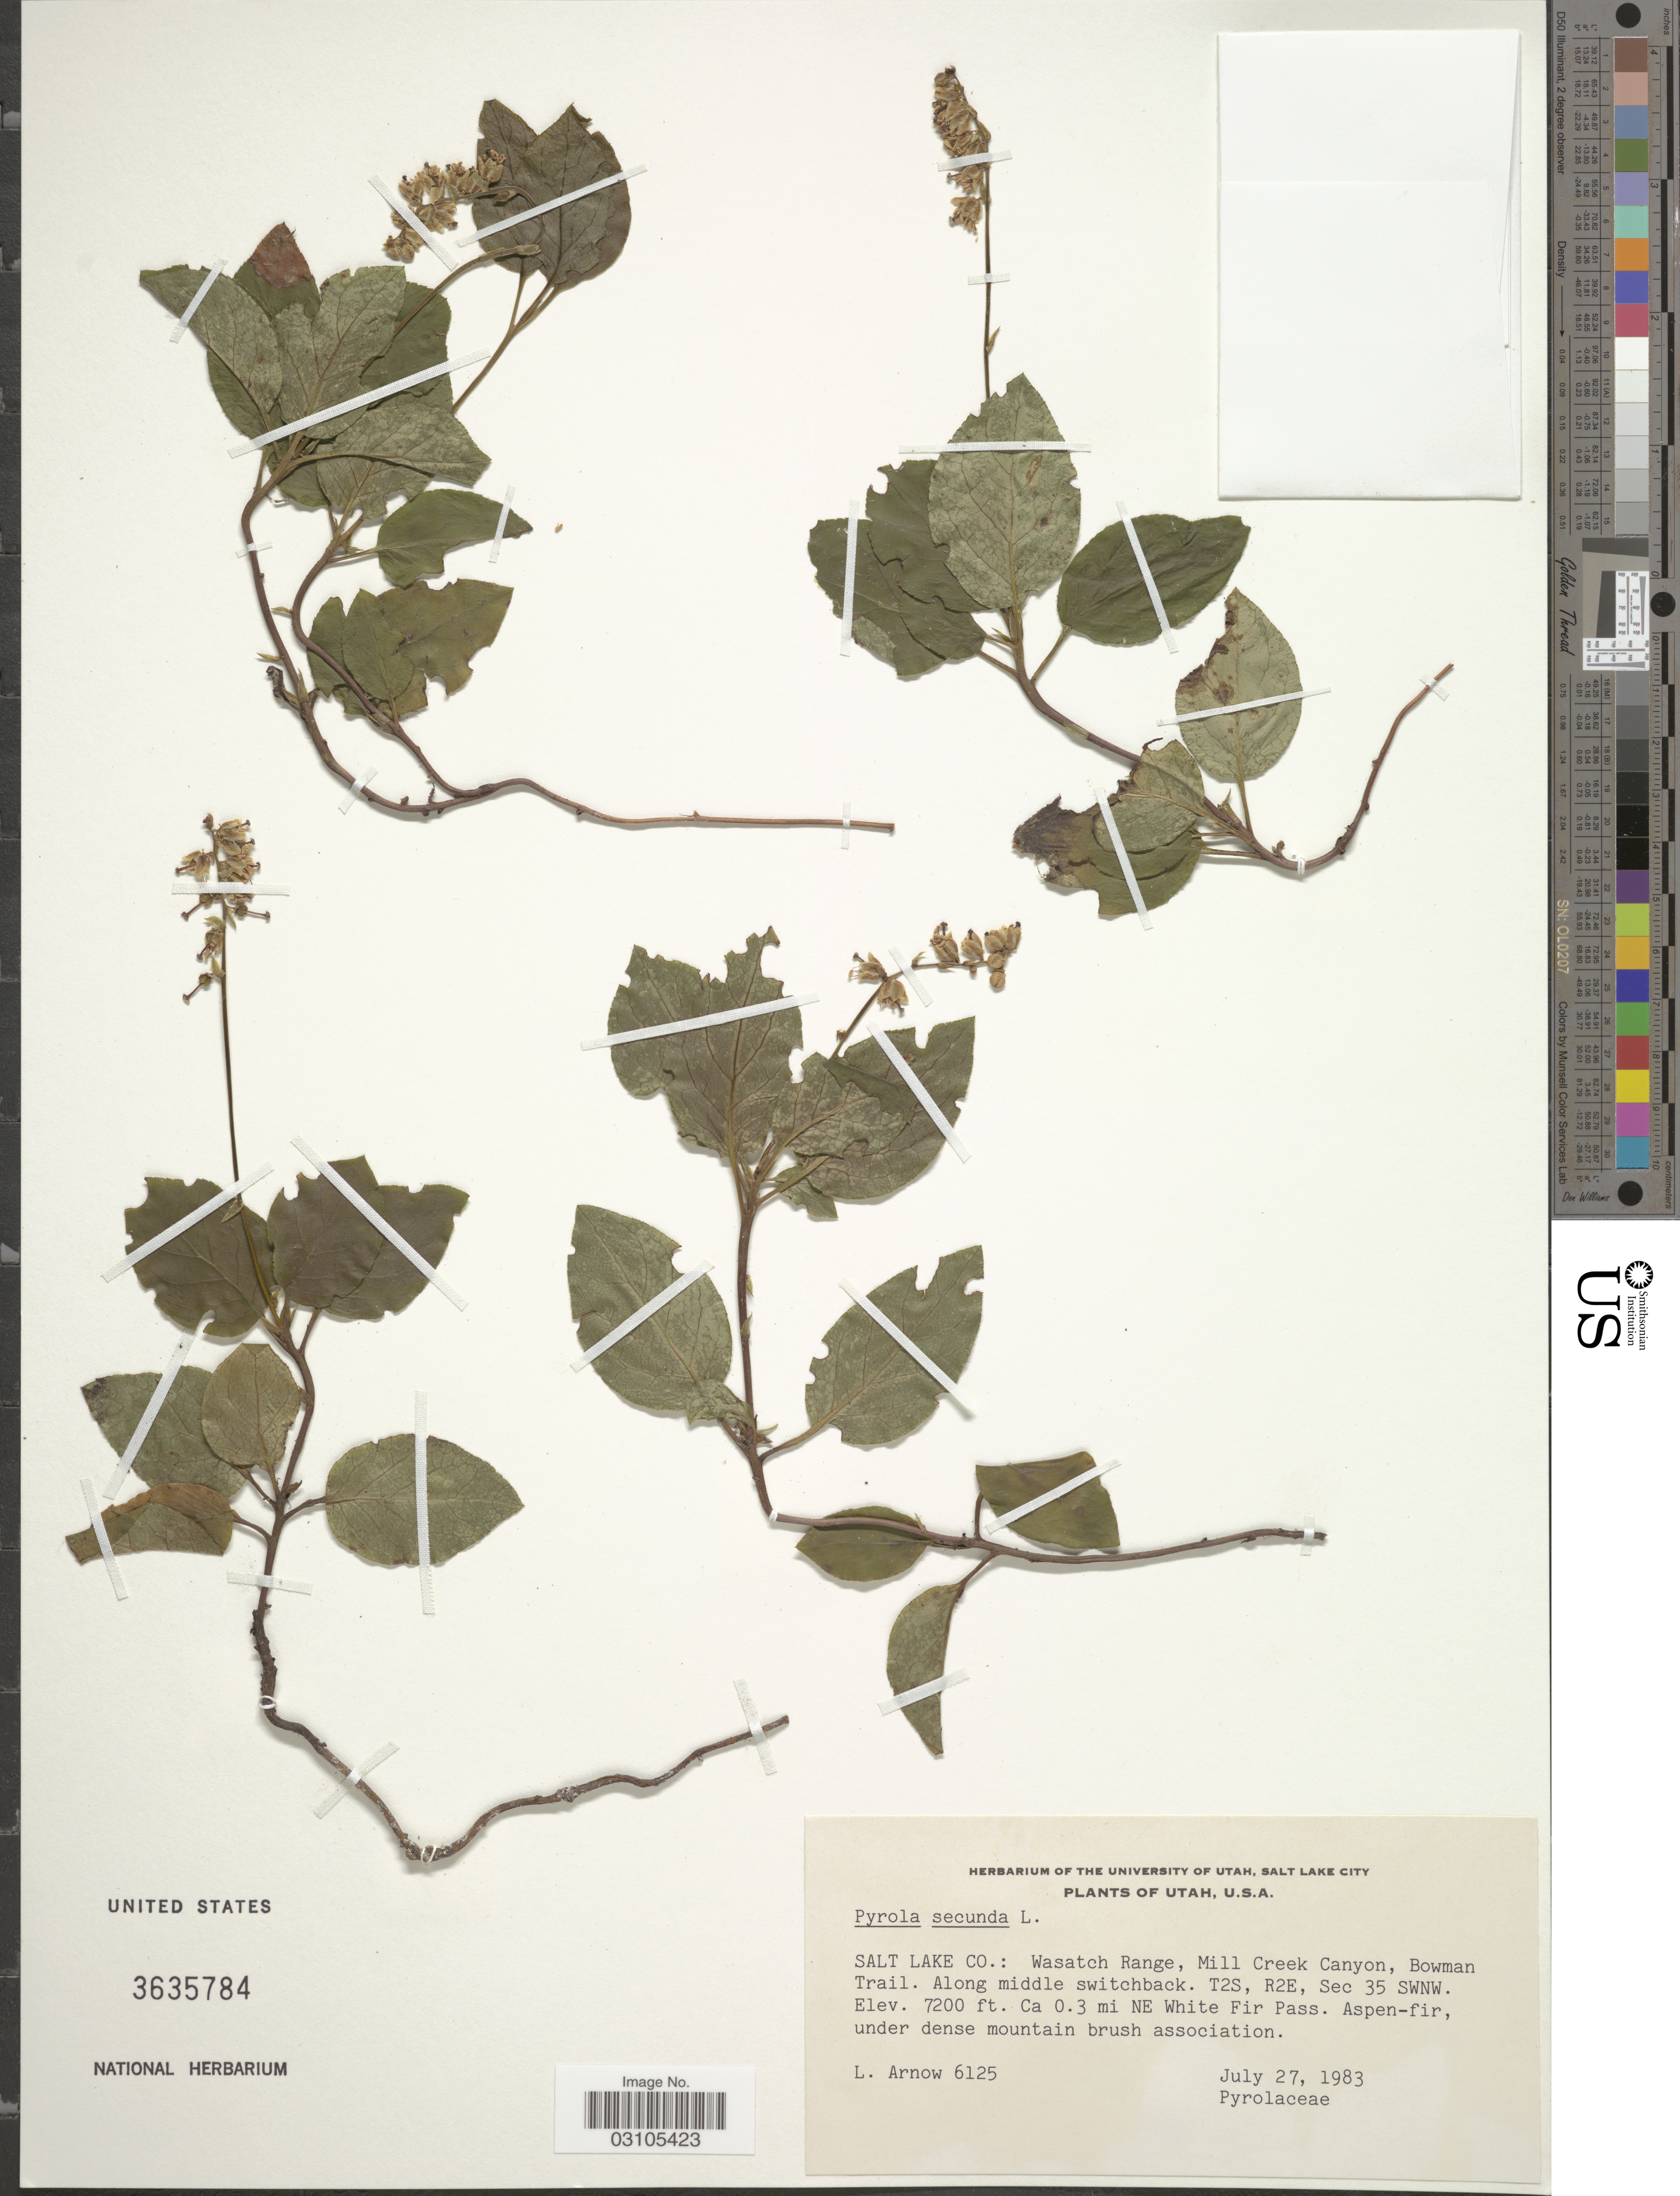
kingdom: Plantae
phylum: Tracheophyta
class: Magnoliopsida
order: Ericales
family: Ericaceae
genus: Orthilia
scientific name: Orthilia secunda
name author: (L.) House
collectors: L. Arnow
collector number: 6125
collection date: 1983-07-27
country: United States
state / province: Utah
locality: Salt Lake Co.: Wasatch Range, Mill Creek Canyon, Bowman Trail. Along middle switchback. T2S, R2E, Sec. 35 SWNW. Ca 0.3 mi NE of White Fir Pass.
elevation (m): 2195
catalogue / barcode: US 3635784